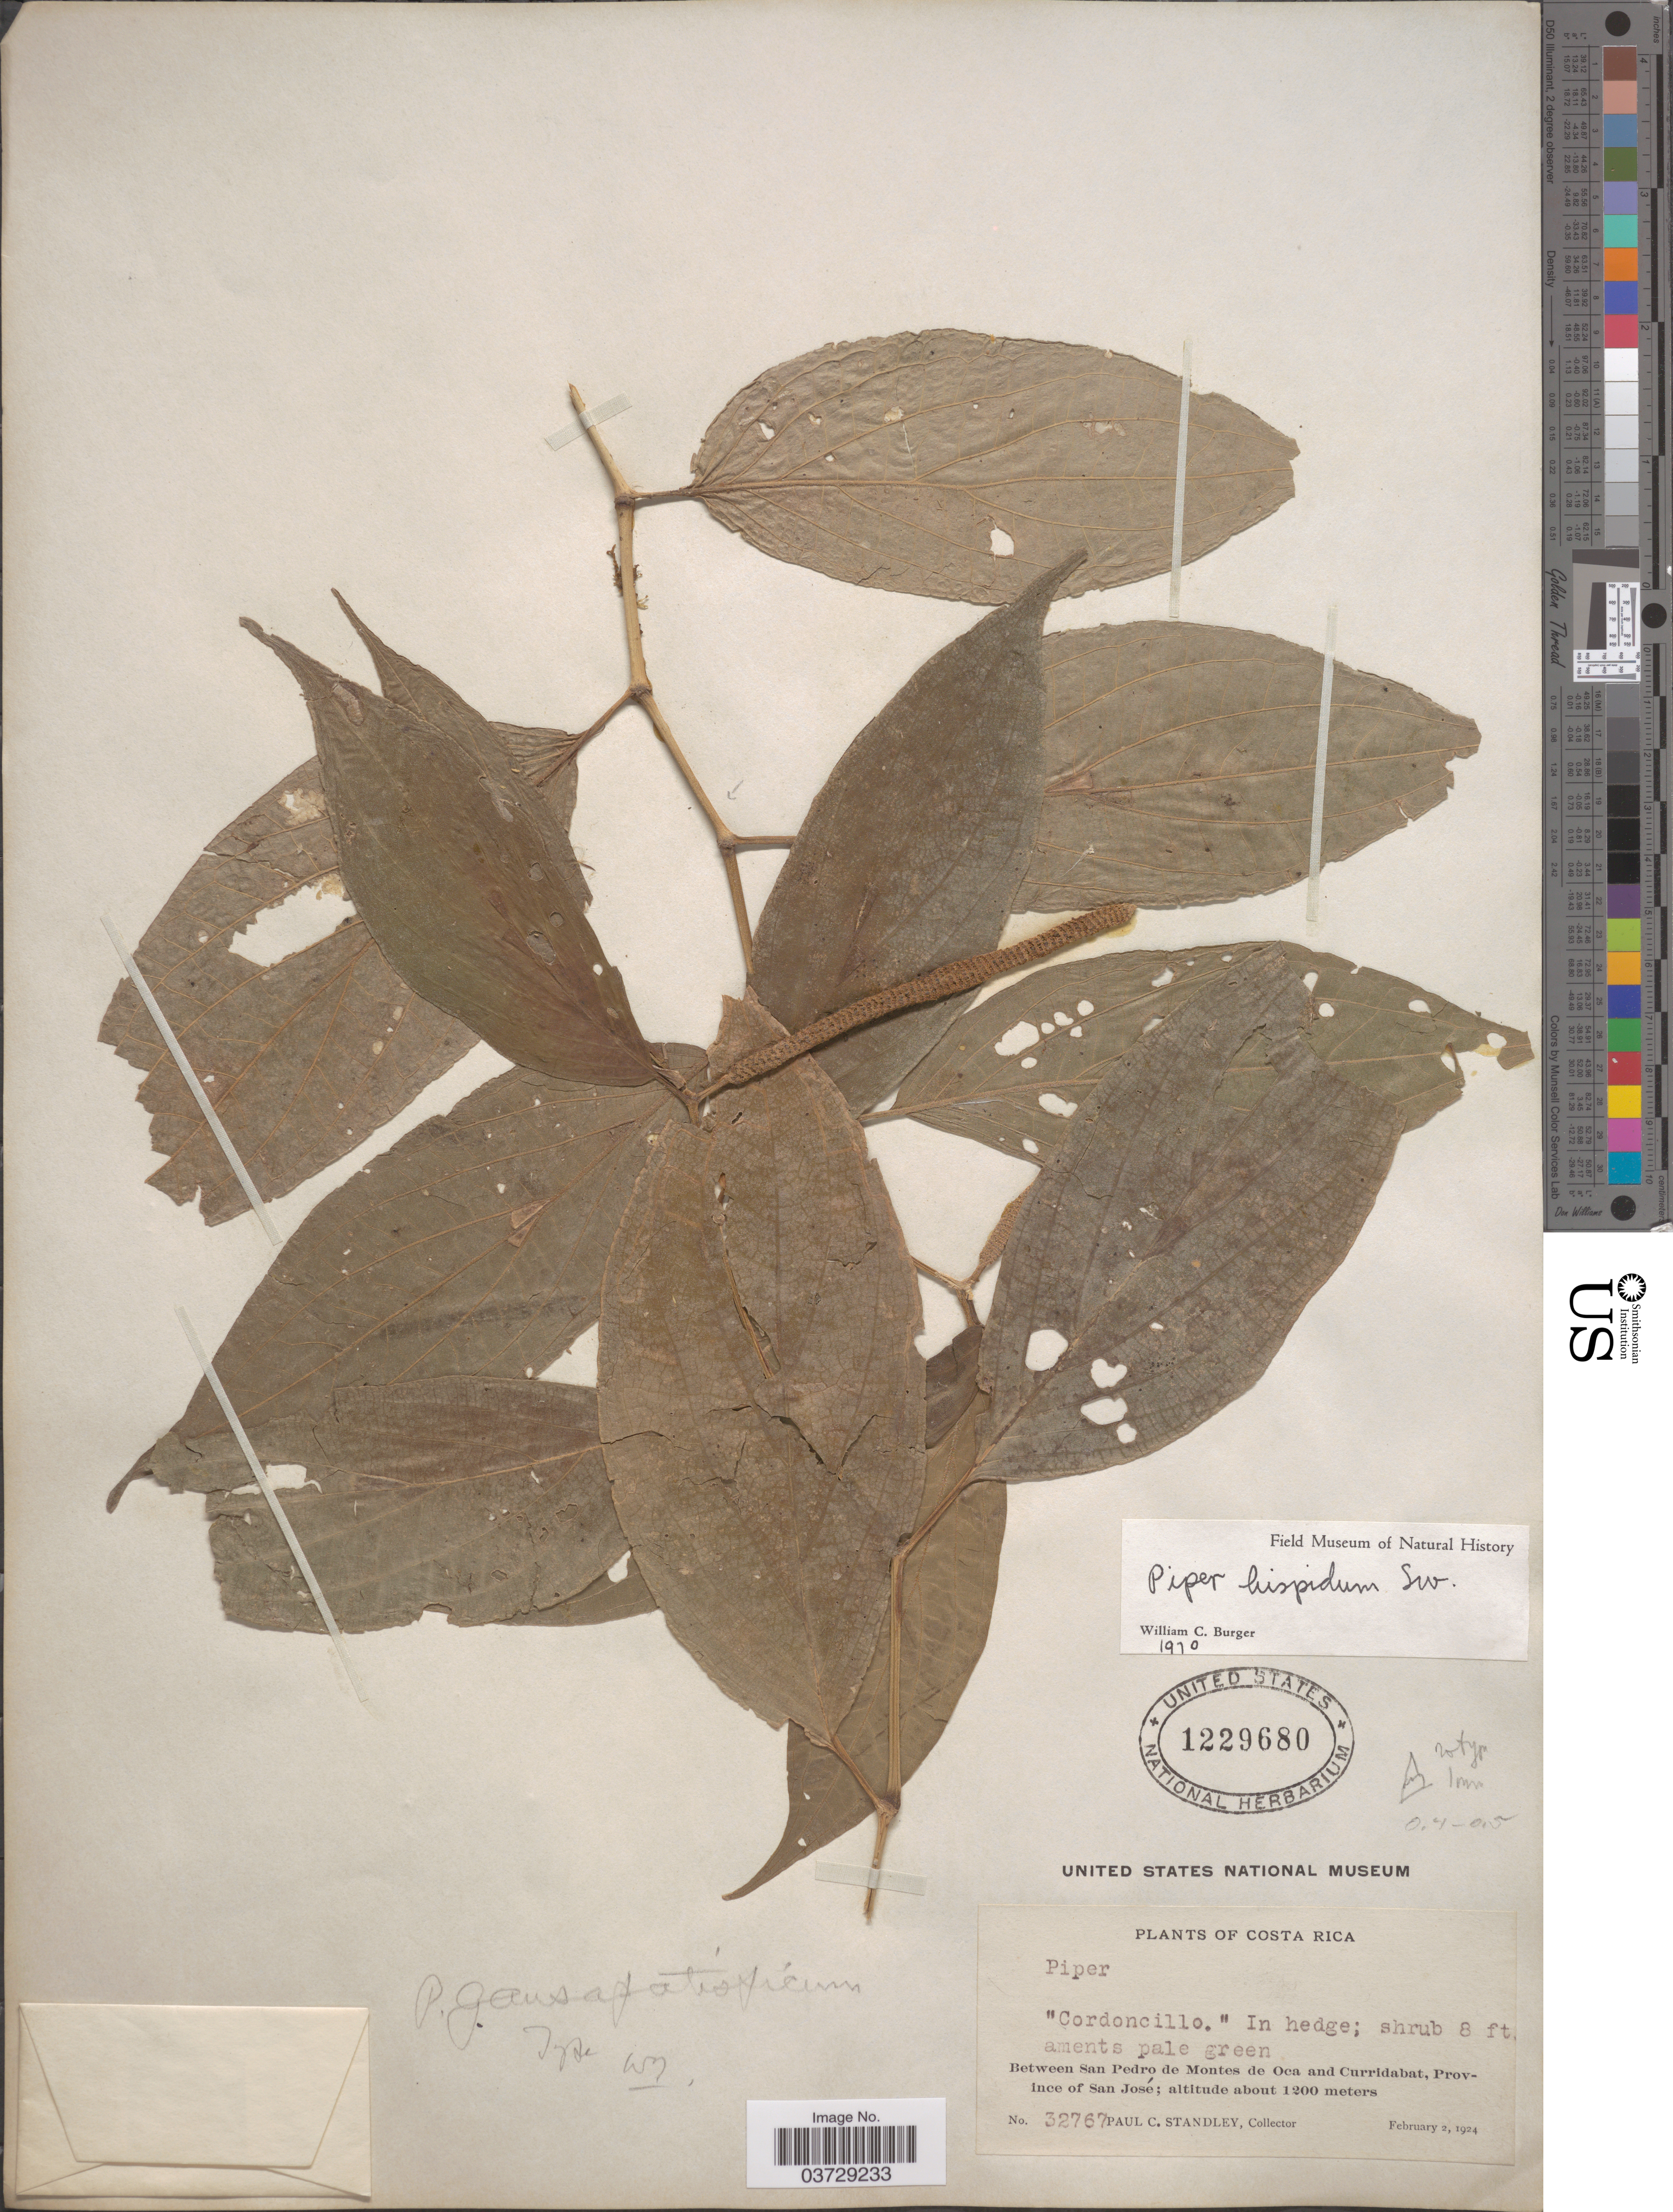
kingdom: Plantae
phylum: Tracheophyta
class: Magnoliopsida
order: Piperales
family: Piperaceae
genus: Piper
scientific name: Piper hispidum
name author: Sw.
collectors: P. C. Standley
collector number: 32767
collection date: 1924-02-02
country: Costa Rica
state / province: San José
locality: Between San Pedro de Montes de Oca and Curridabat.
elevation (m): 1200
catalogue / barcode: US 1229680